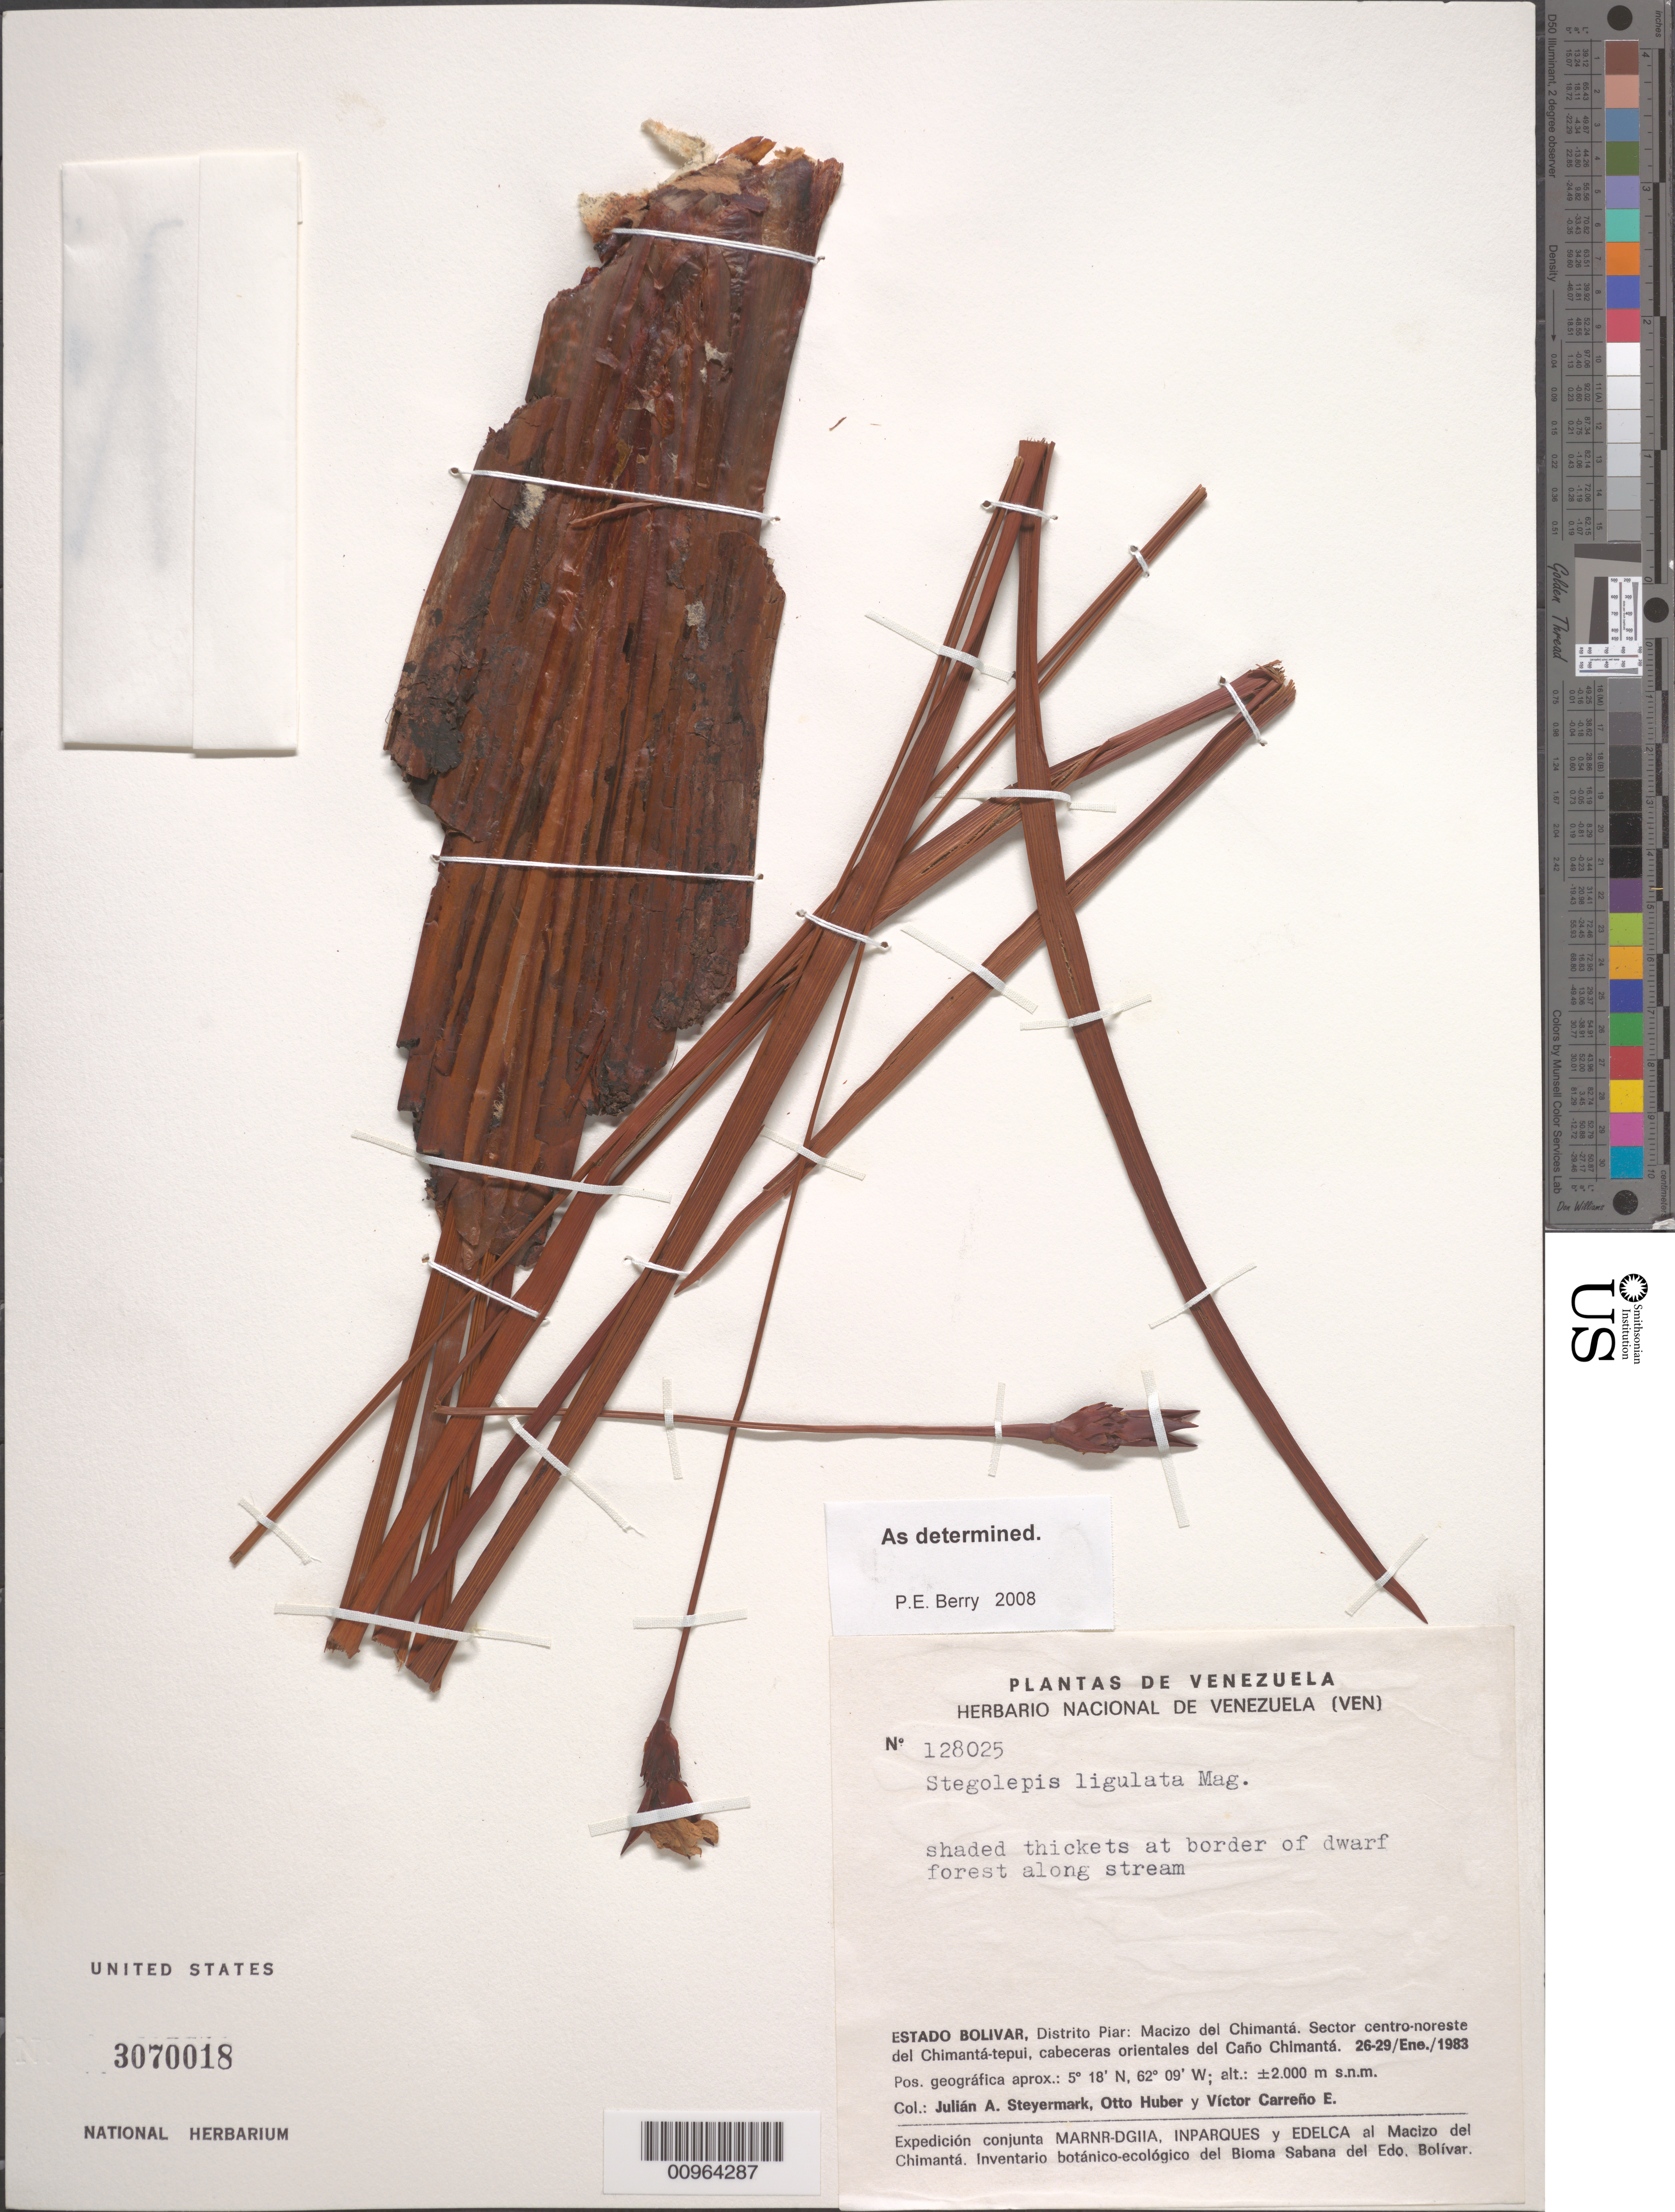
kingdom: Plantae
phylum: Tracheophyta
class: Liliopsida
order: Poales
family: Rapateaceae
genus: Stegolepis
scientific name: Stegolepis ligulata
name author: Maguire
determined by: Berry, P. E., (WIS), University of Wisconsin - Madison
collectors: J. Steyermark, O. Huber & V. Carreño E.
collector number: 128025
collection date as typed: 26-Jan-83 to 29-Jan-83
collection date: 1983-01-26/1983-01-29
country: Venezuela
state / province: Bolívar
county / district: Piar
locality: Macizo del Chimantá, sector centro-noreste del Chimantá-tepuí, cabeceras orientales del Caño Chimantá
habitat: Shaded thickets at border of dwarf forest along stream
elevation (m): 2000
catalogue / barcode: US 3070018